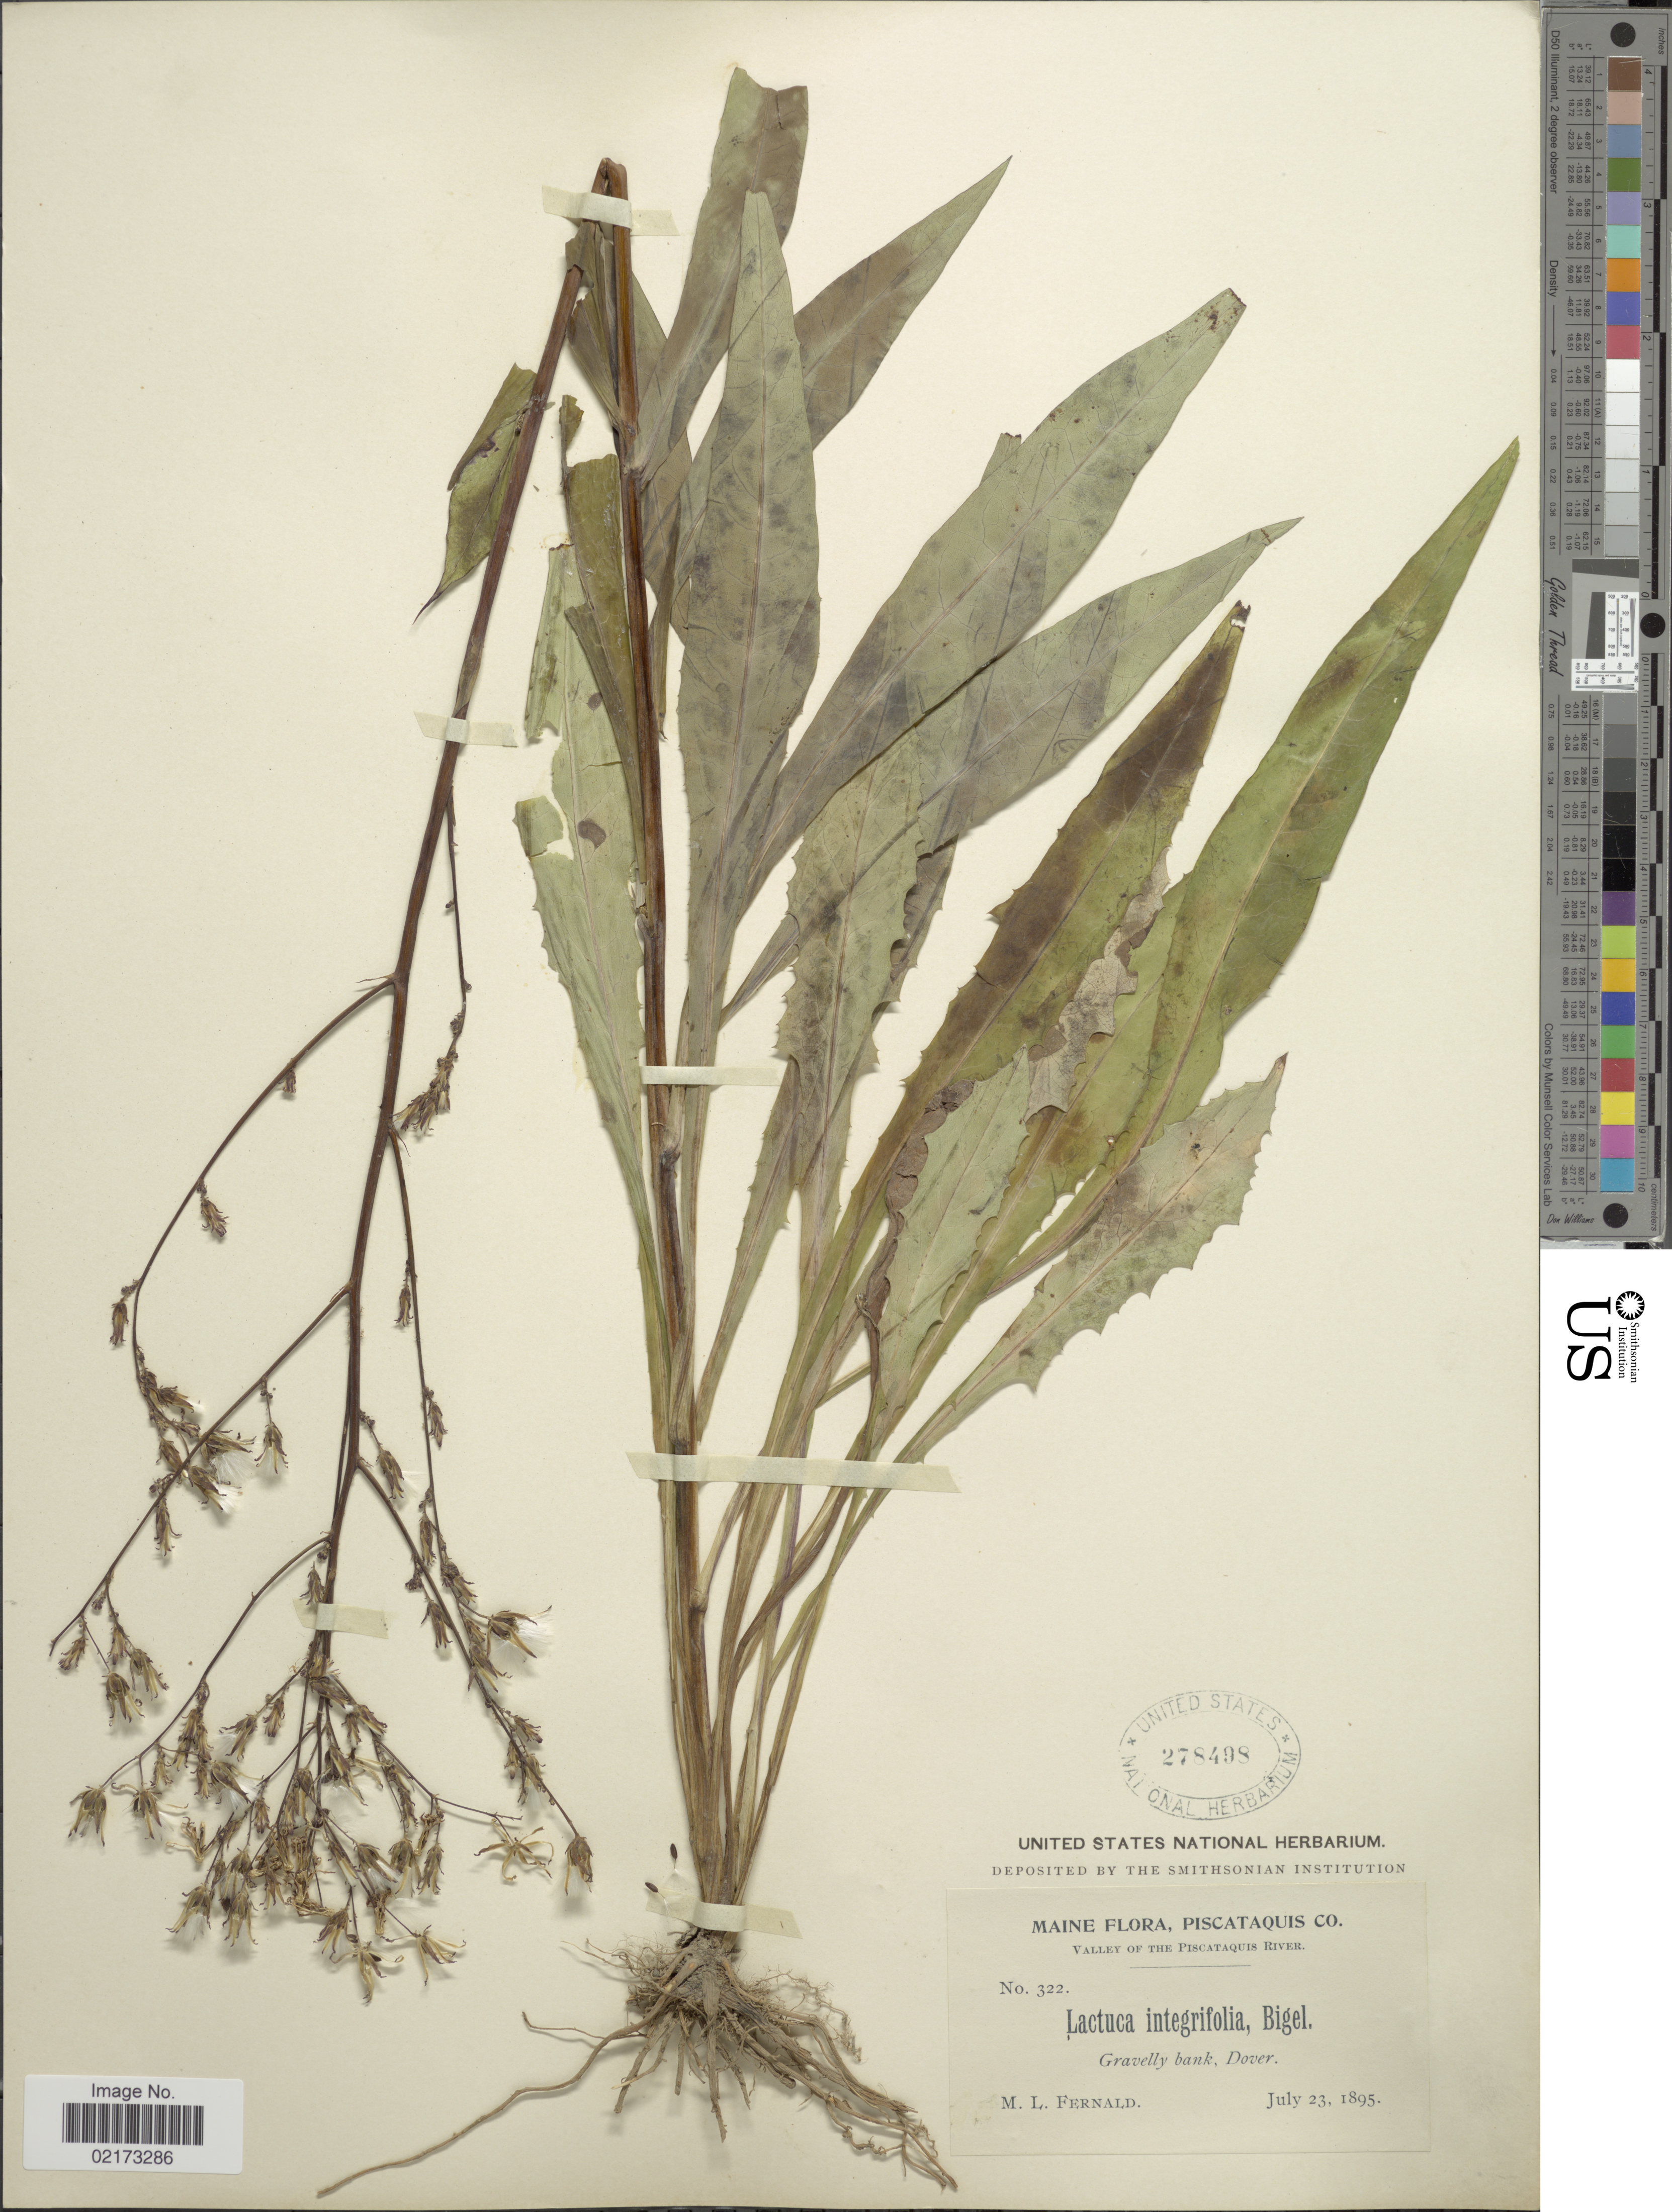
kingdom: Plantae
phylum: Tracheophyta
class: Magnoliopsida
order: Asterales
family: Asteraceae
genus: Lactuca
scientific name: Lactuca canadensis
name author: L.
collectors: M. L. Fernald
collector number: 322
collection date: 1895-07-23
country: United States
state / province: Maine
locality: Piscataquis Co., Valley of the Piscataquis River, Dover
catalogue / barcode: US 278498